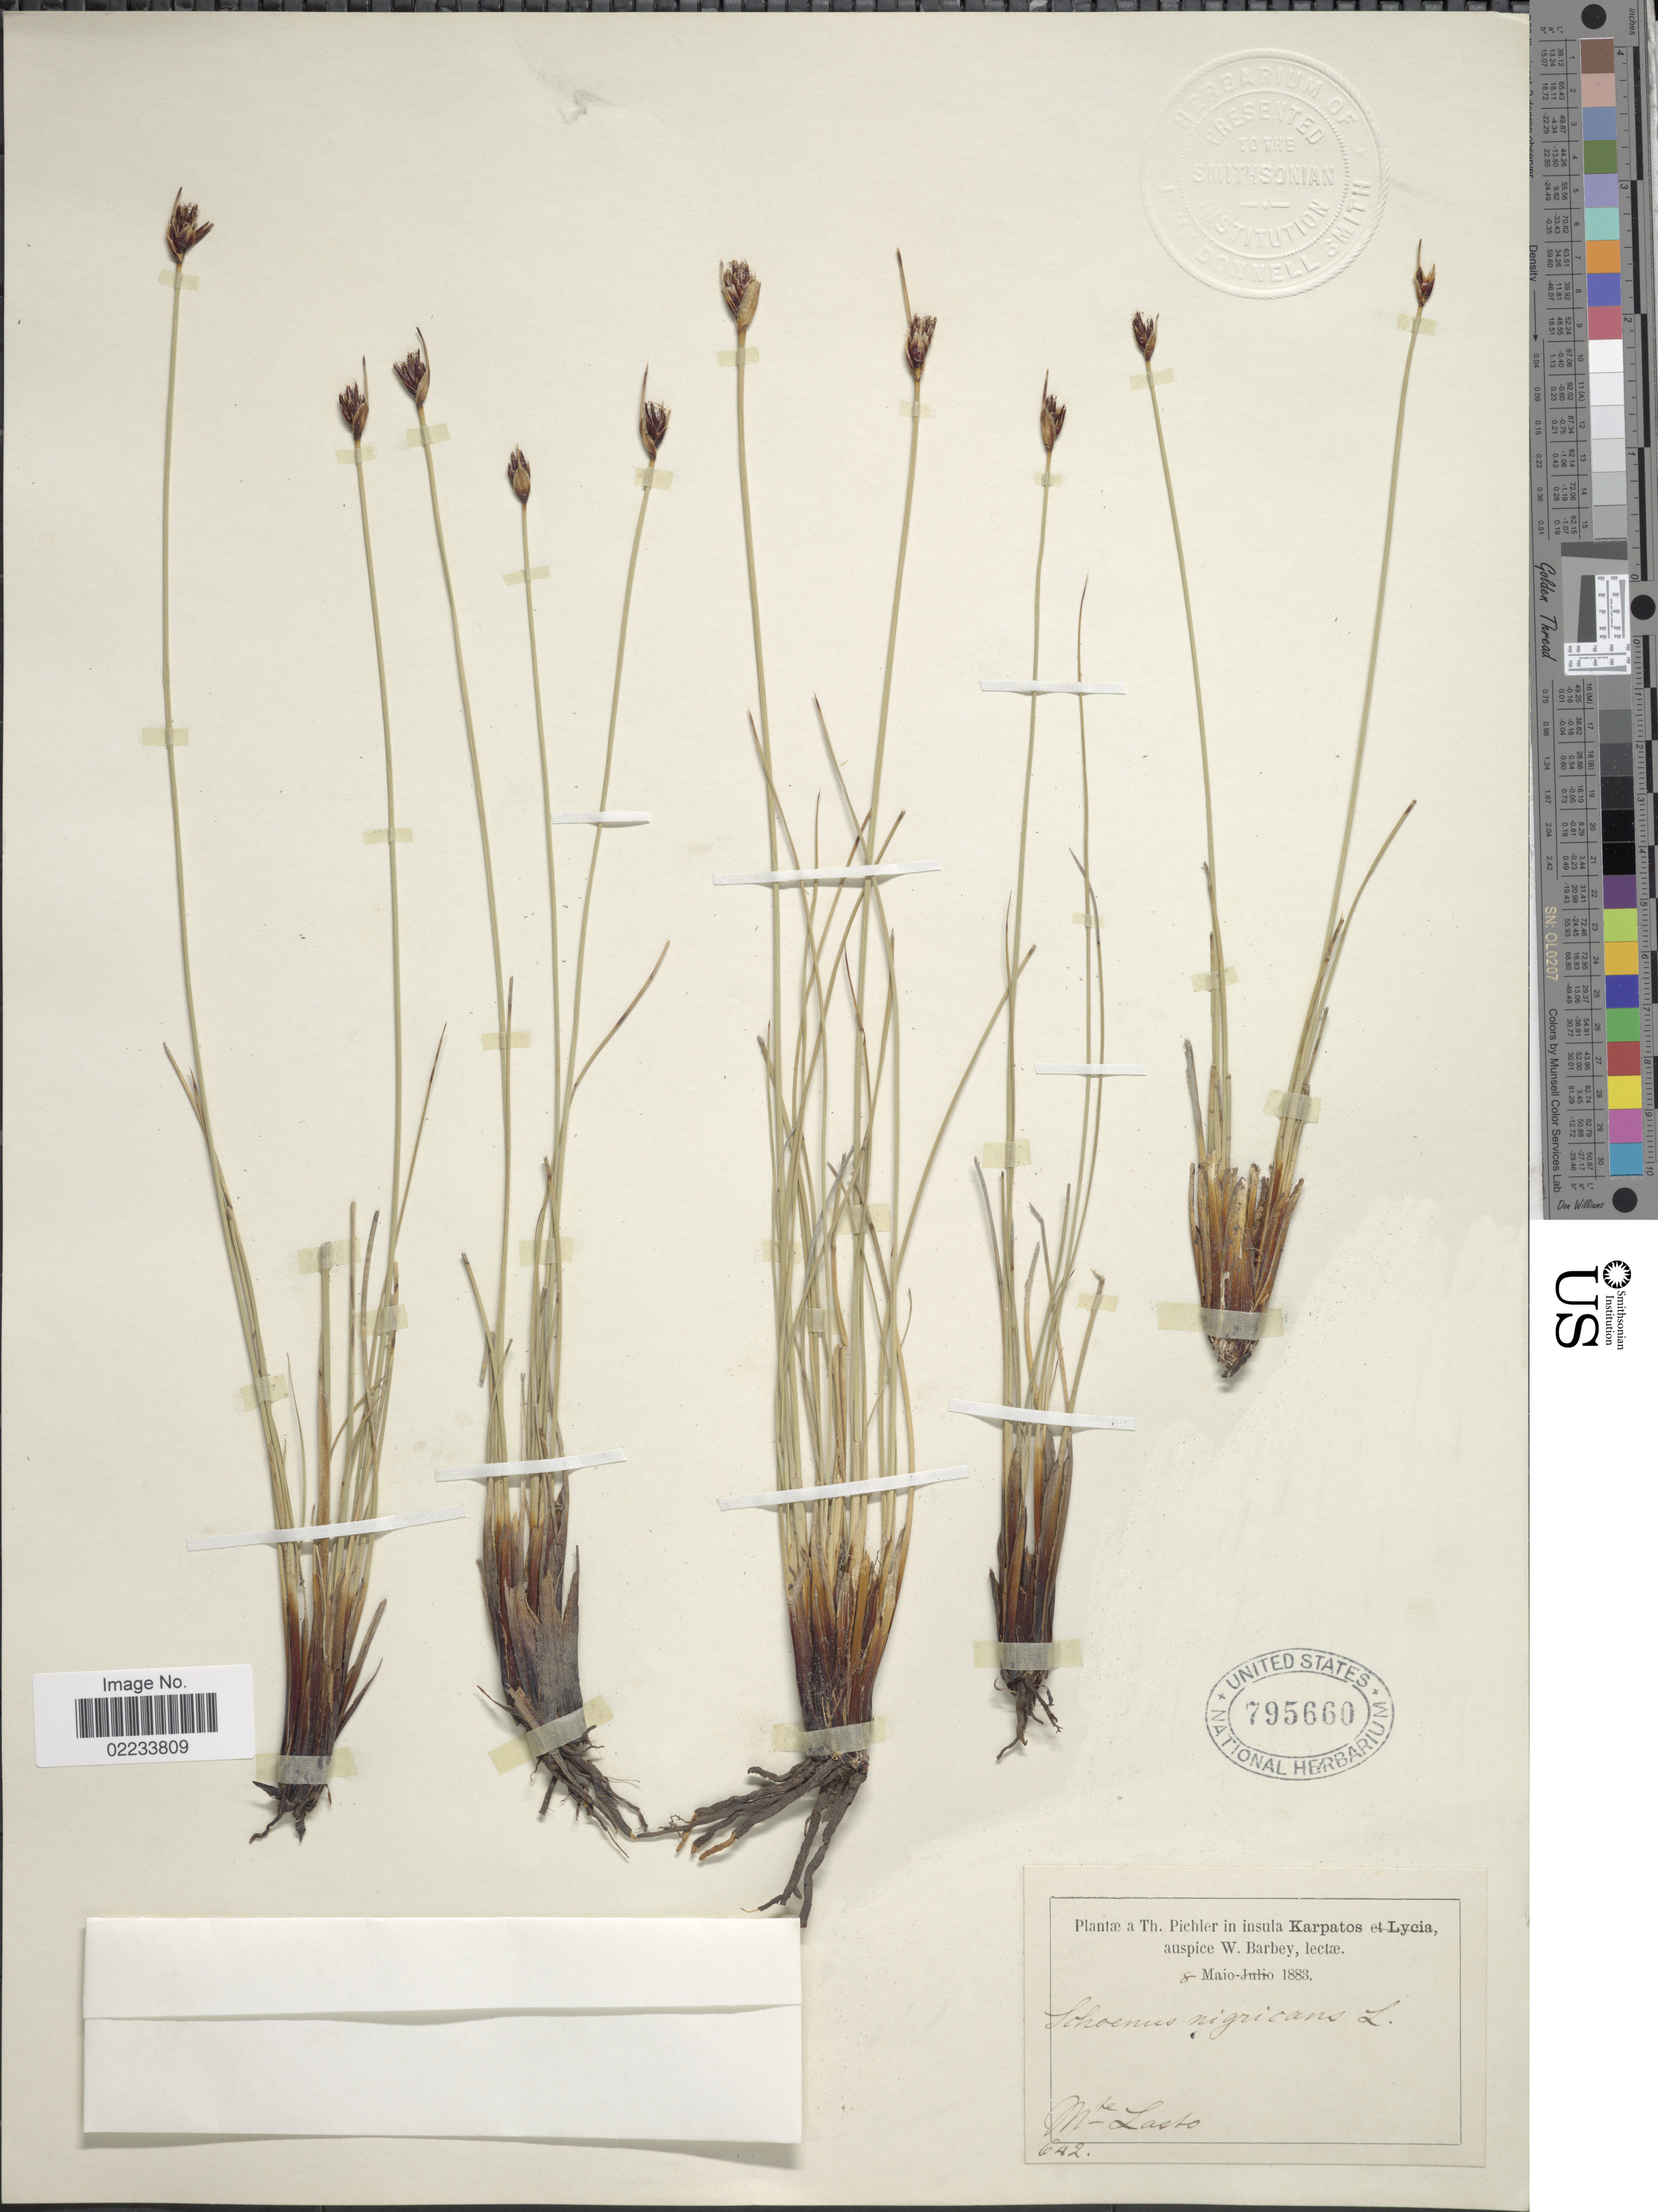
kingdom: Plantae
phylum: Tracheophyta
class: Liliopsida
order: Poales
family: Cyperaceae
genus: Schoenus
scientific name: Schoenus nigricans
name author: L.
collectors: T. Pichler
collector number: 642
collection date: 1883-05-08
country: Greece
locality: In insula Karpatos, Mte. Lasto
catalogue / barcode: US 795660